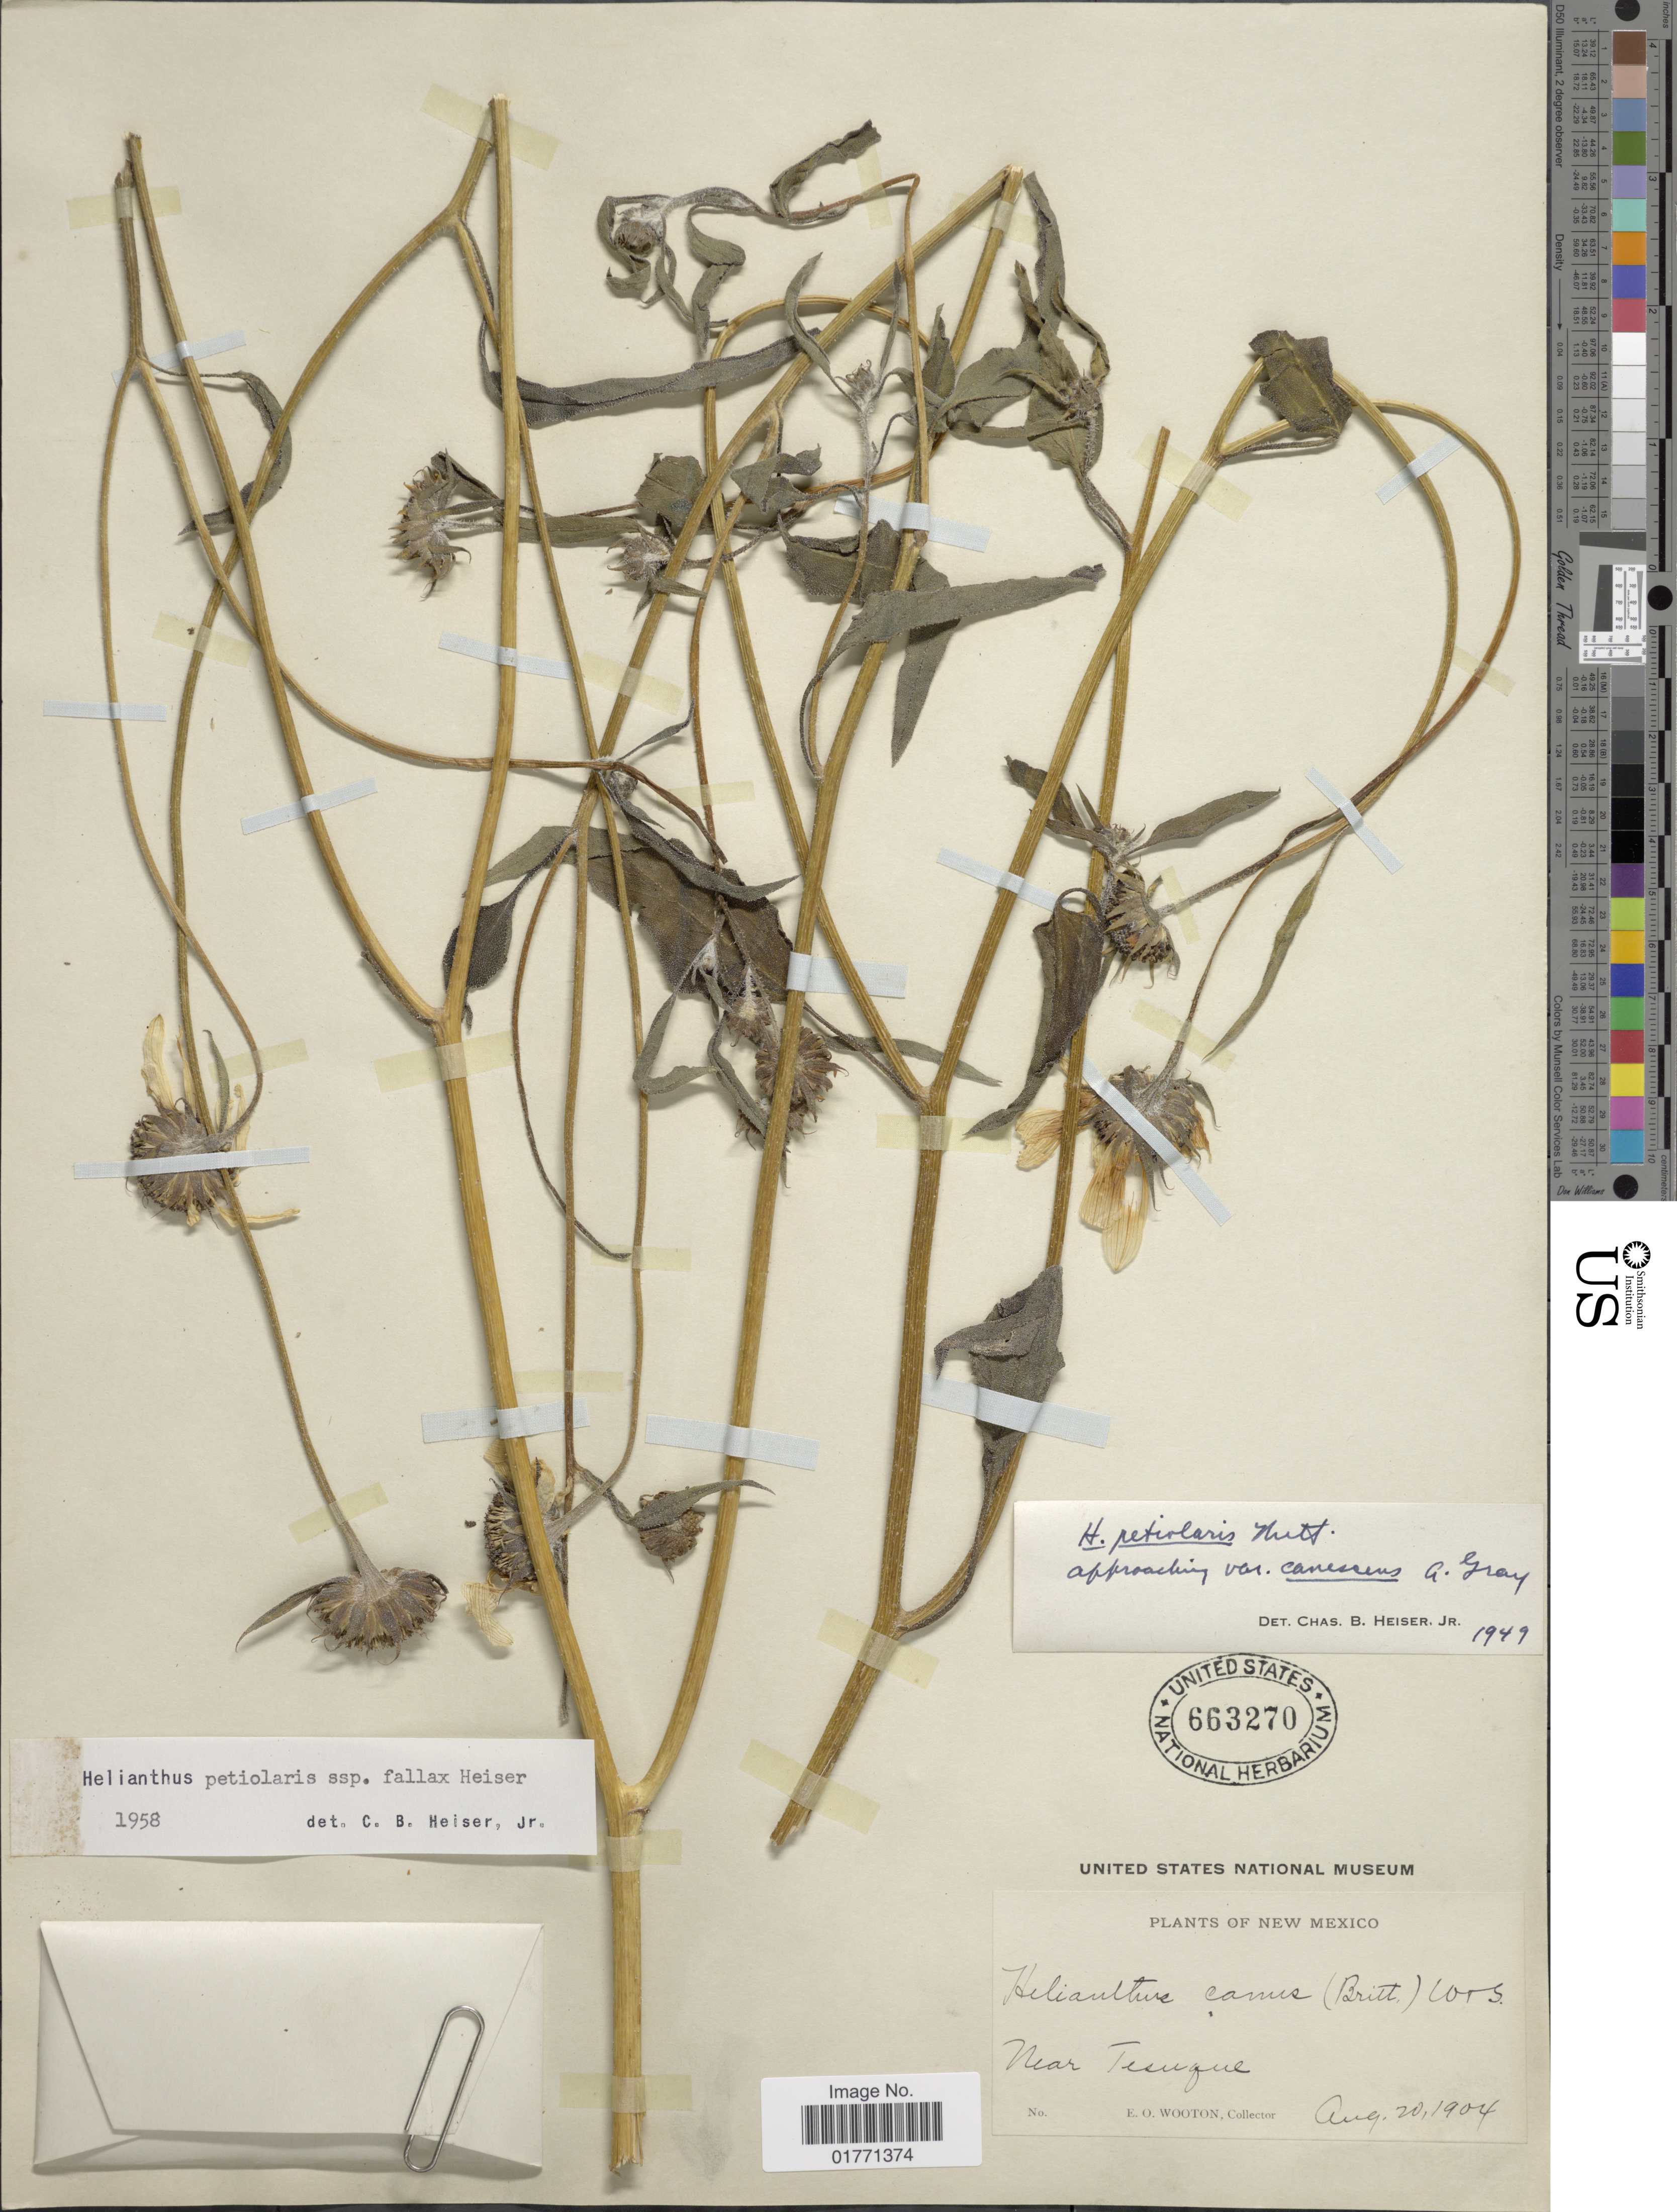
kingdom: Plantae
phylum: Tracheophyta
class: Magnoliopsida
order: Asterales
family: Asteraceae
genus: Helianthus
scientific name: Helianthus petiolaris subsp. fallax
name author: Heiser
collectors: E. O. Wooton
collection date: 1904-08-20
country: United States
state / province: New Mexico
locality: Near Tesugue.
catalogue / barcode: US 663270